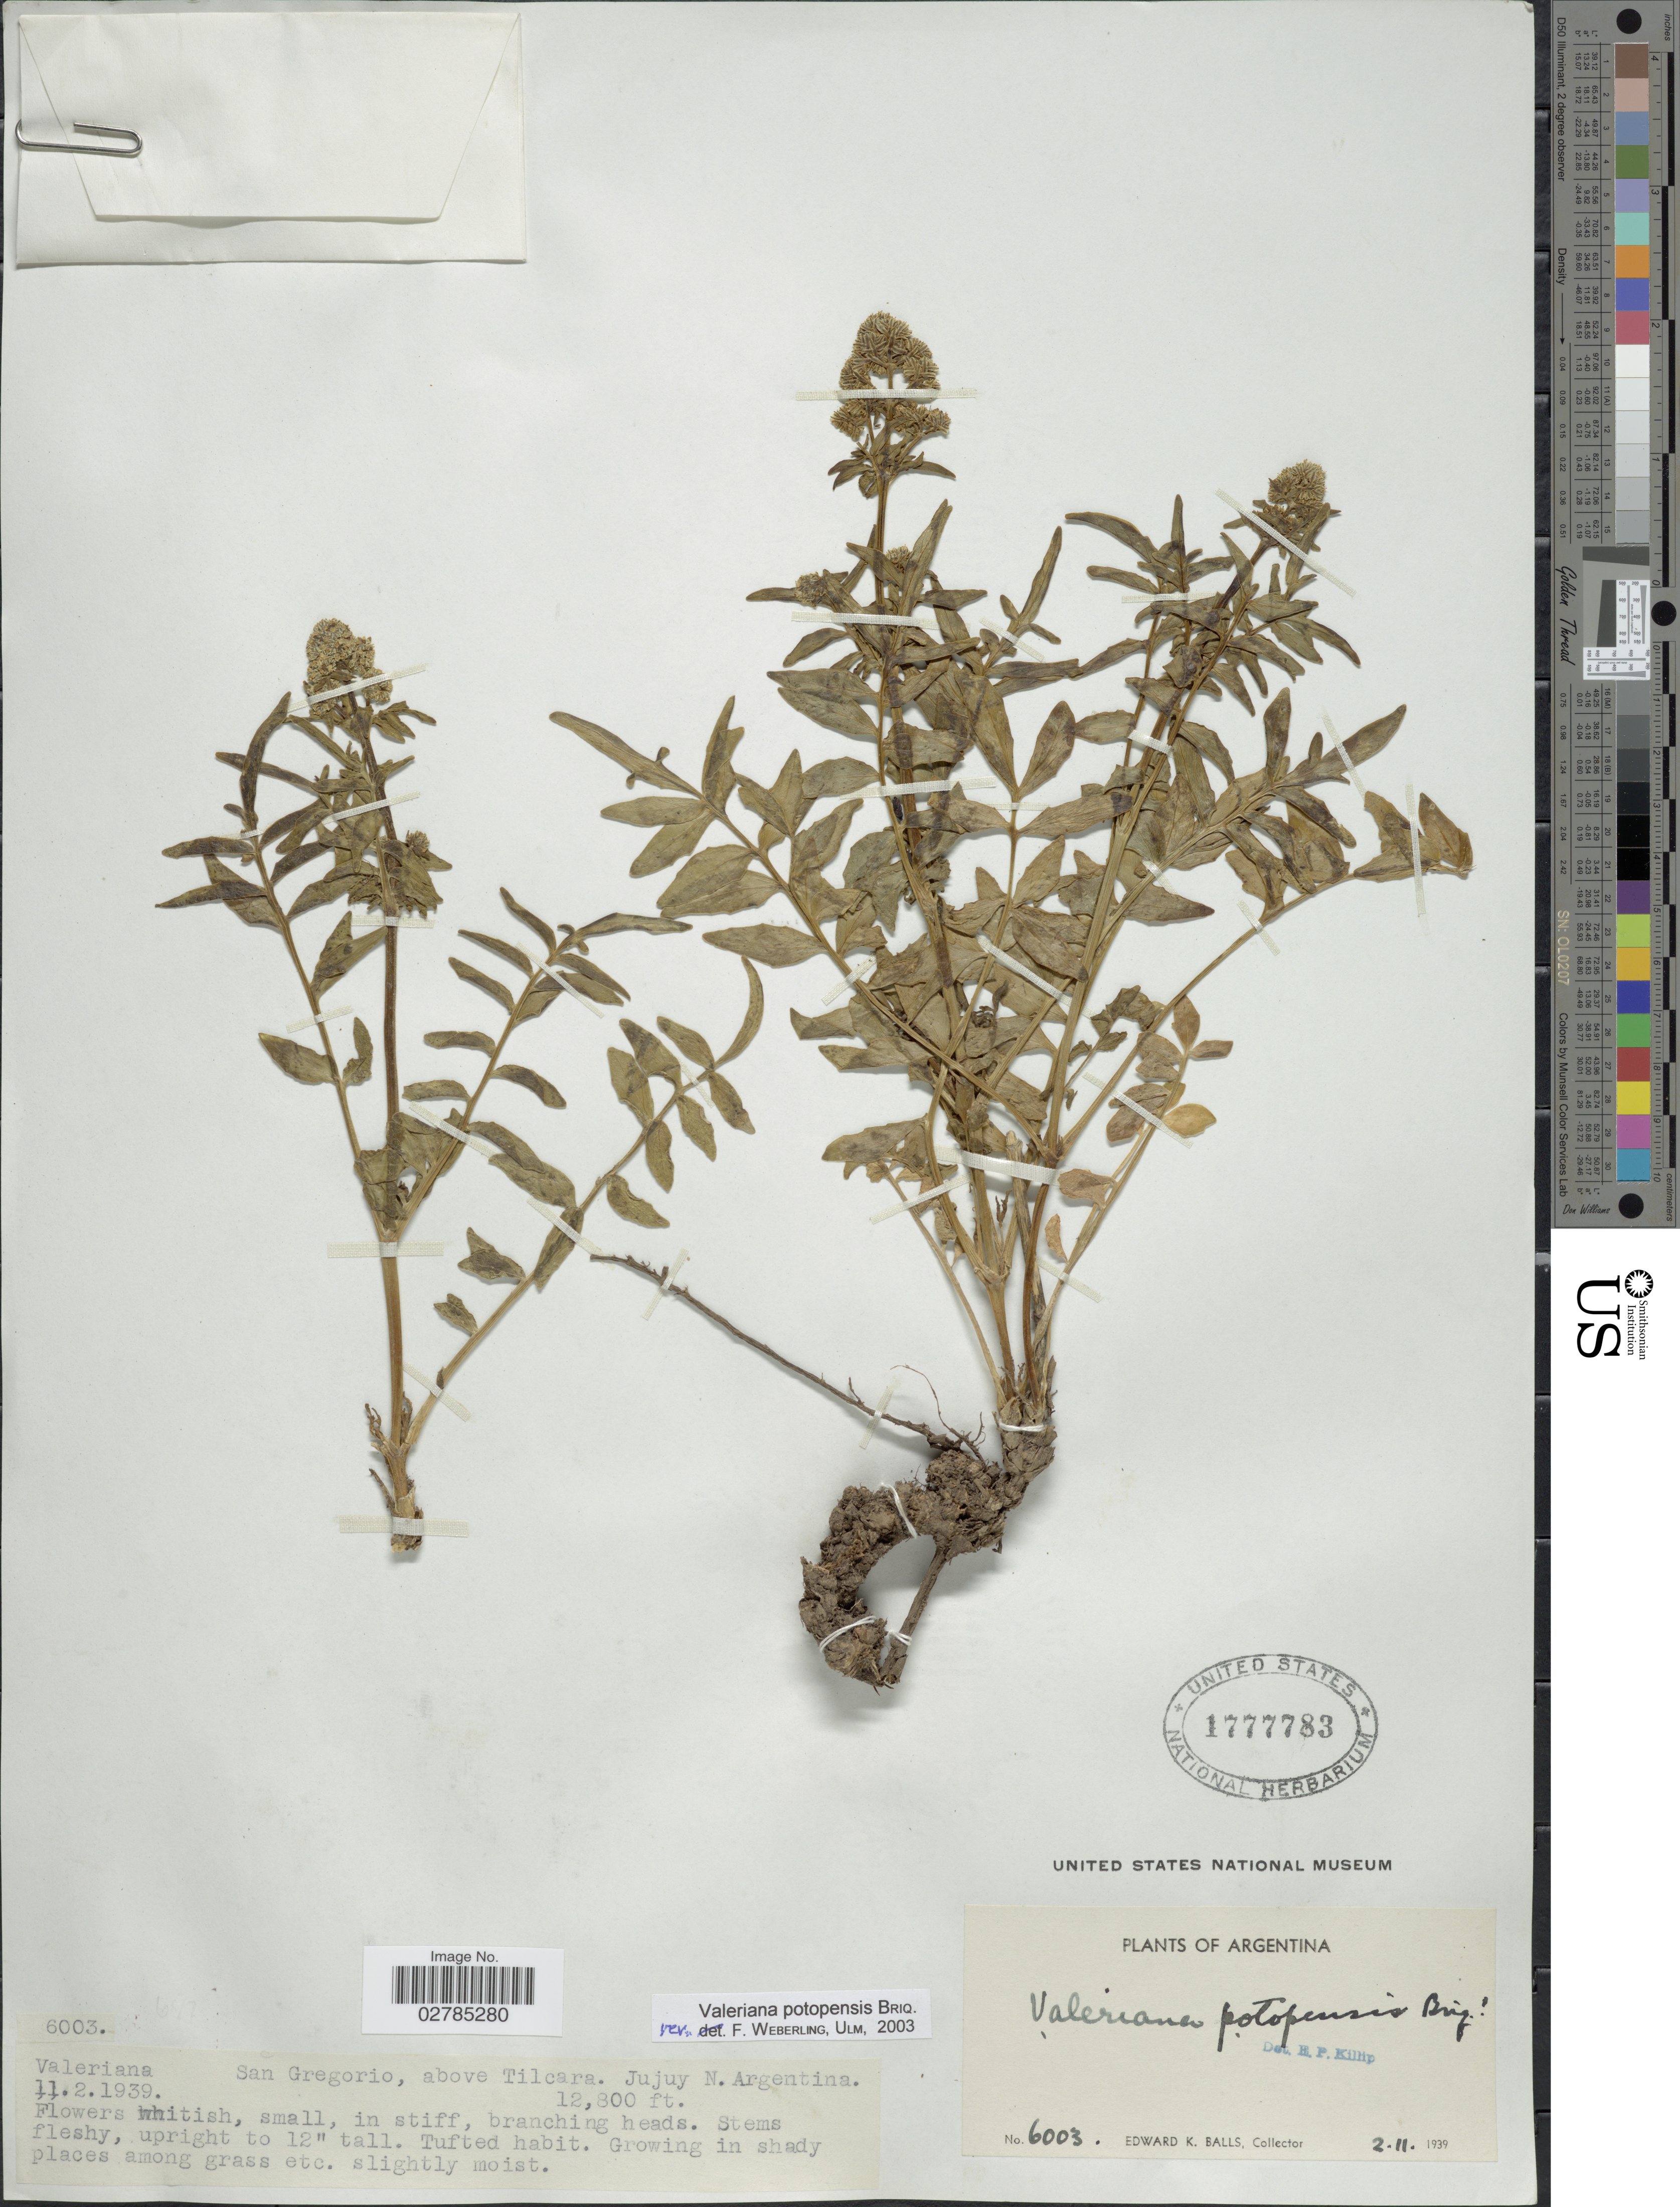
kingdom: Plantae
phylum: Tracheophyta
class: Magnoliopsida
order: Dipsacales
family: Caprifoliaceae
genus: Valeriana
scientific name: Valeriana potopensis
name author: Briq.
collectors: E. K. Balls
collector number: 6003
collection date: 1939-11-02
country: Argentina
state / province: Jujuy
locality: San Gregorio, above Tilcara. N. Argentina.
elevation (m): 3901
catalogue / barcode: US 1777783